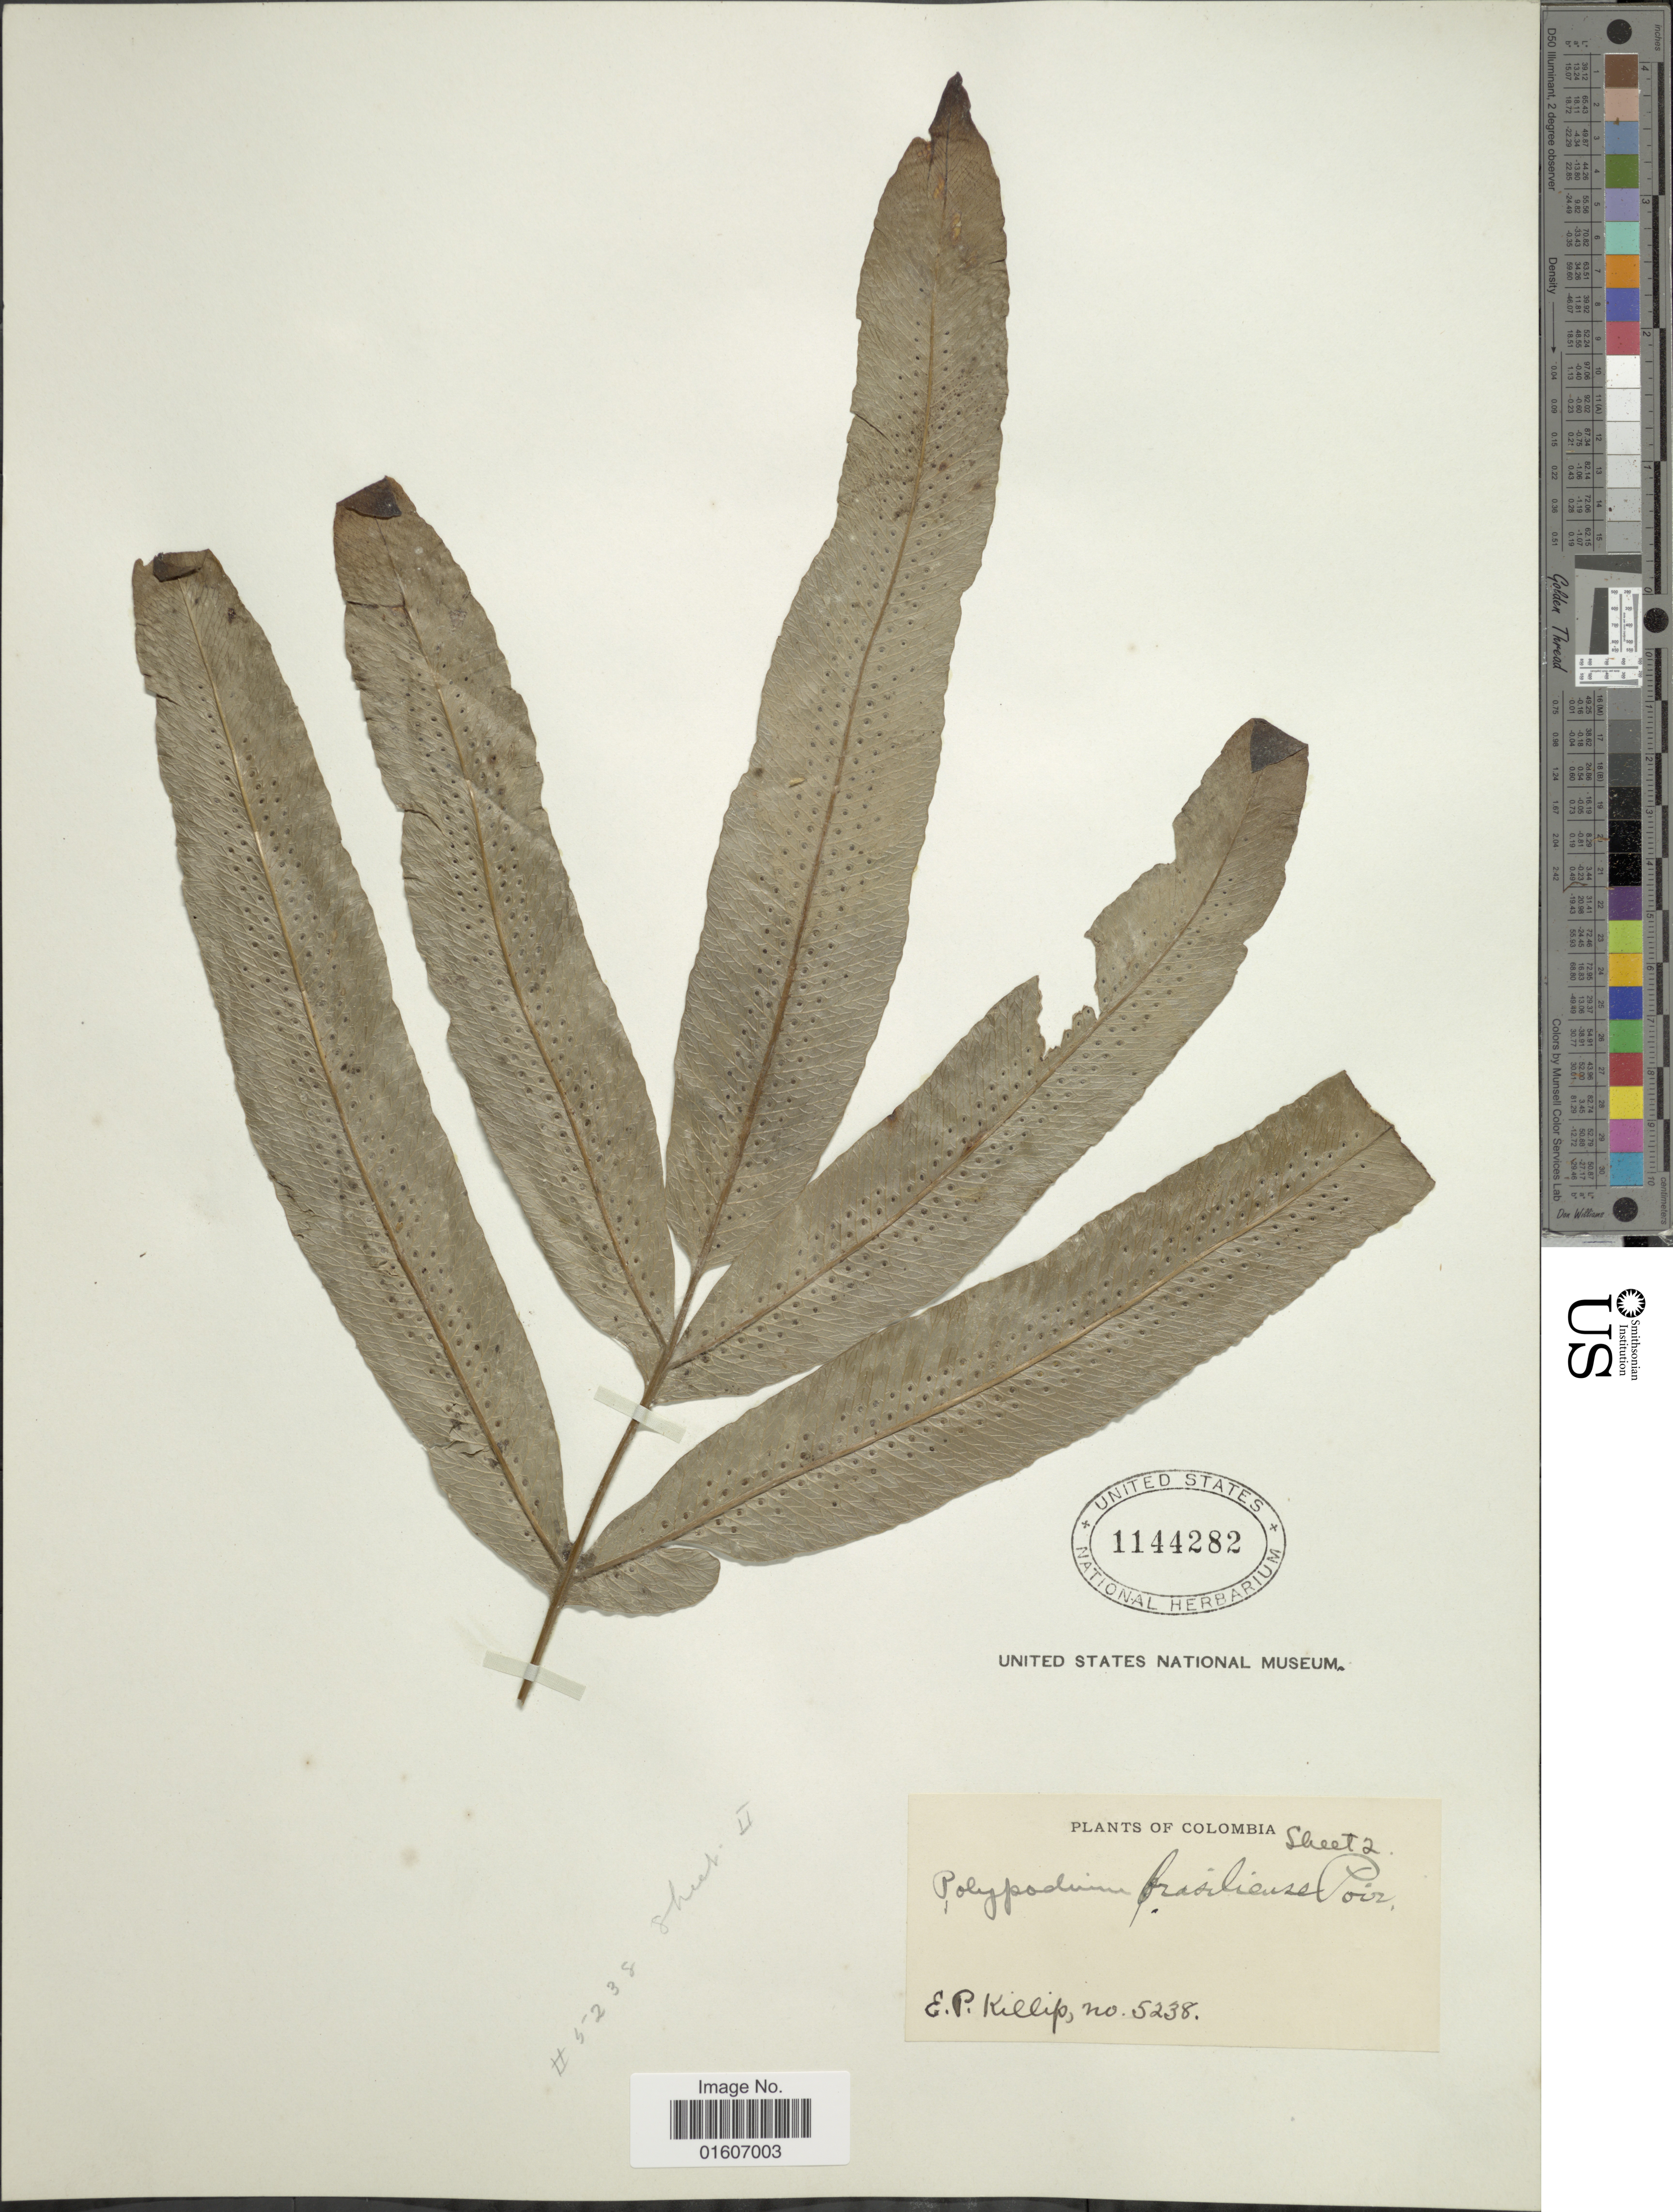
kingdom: Plantae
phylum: Tracheophyta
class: Polypodiopsida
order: Polypodiales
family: Polypodiaceae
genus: Serpocaulon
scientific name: Serpocaulon triseriale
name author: (Sw.) A.R. Sm.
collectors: E. P. Killip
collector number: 5238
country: Colombia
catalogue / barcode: US 1144282